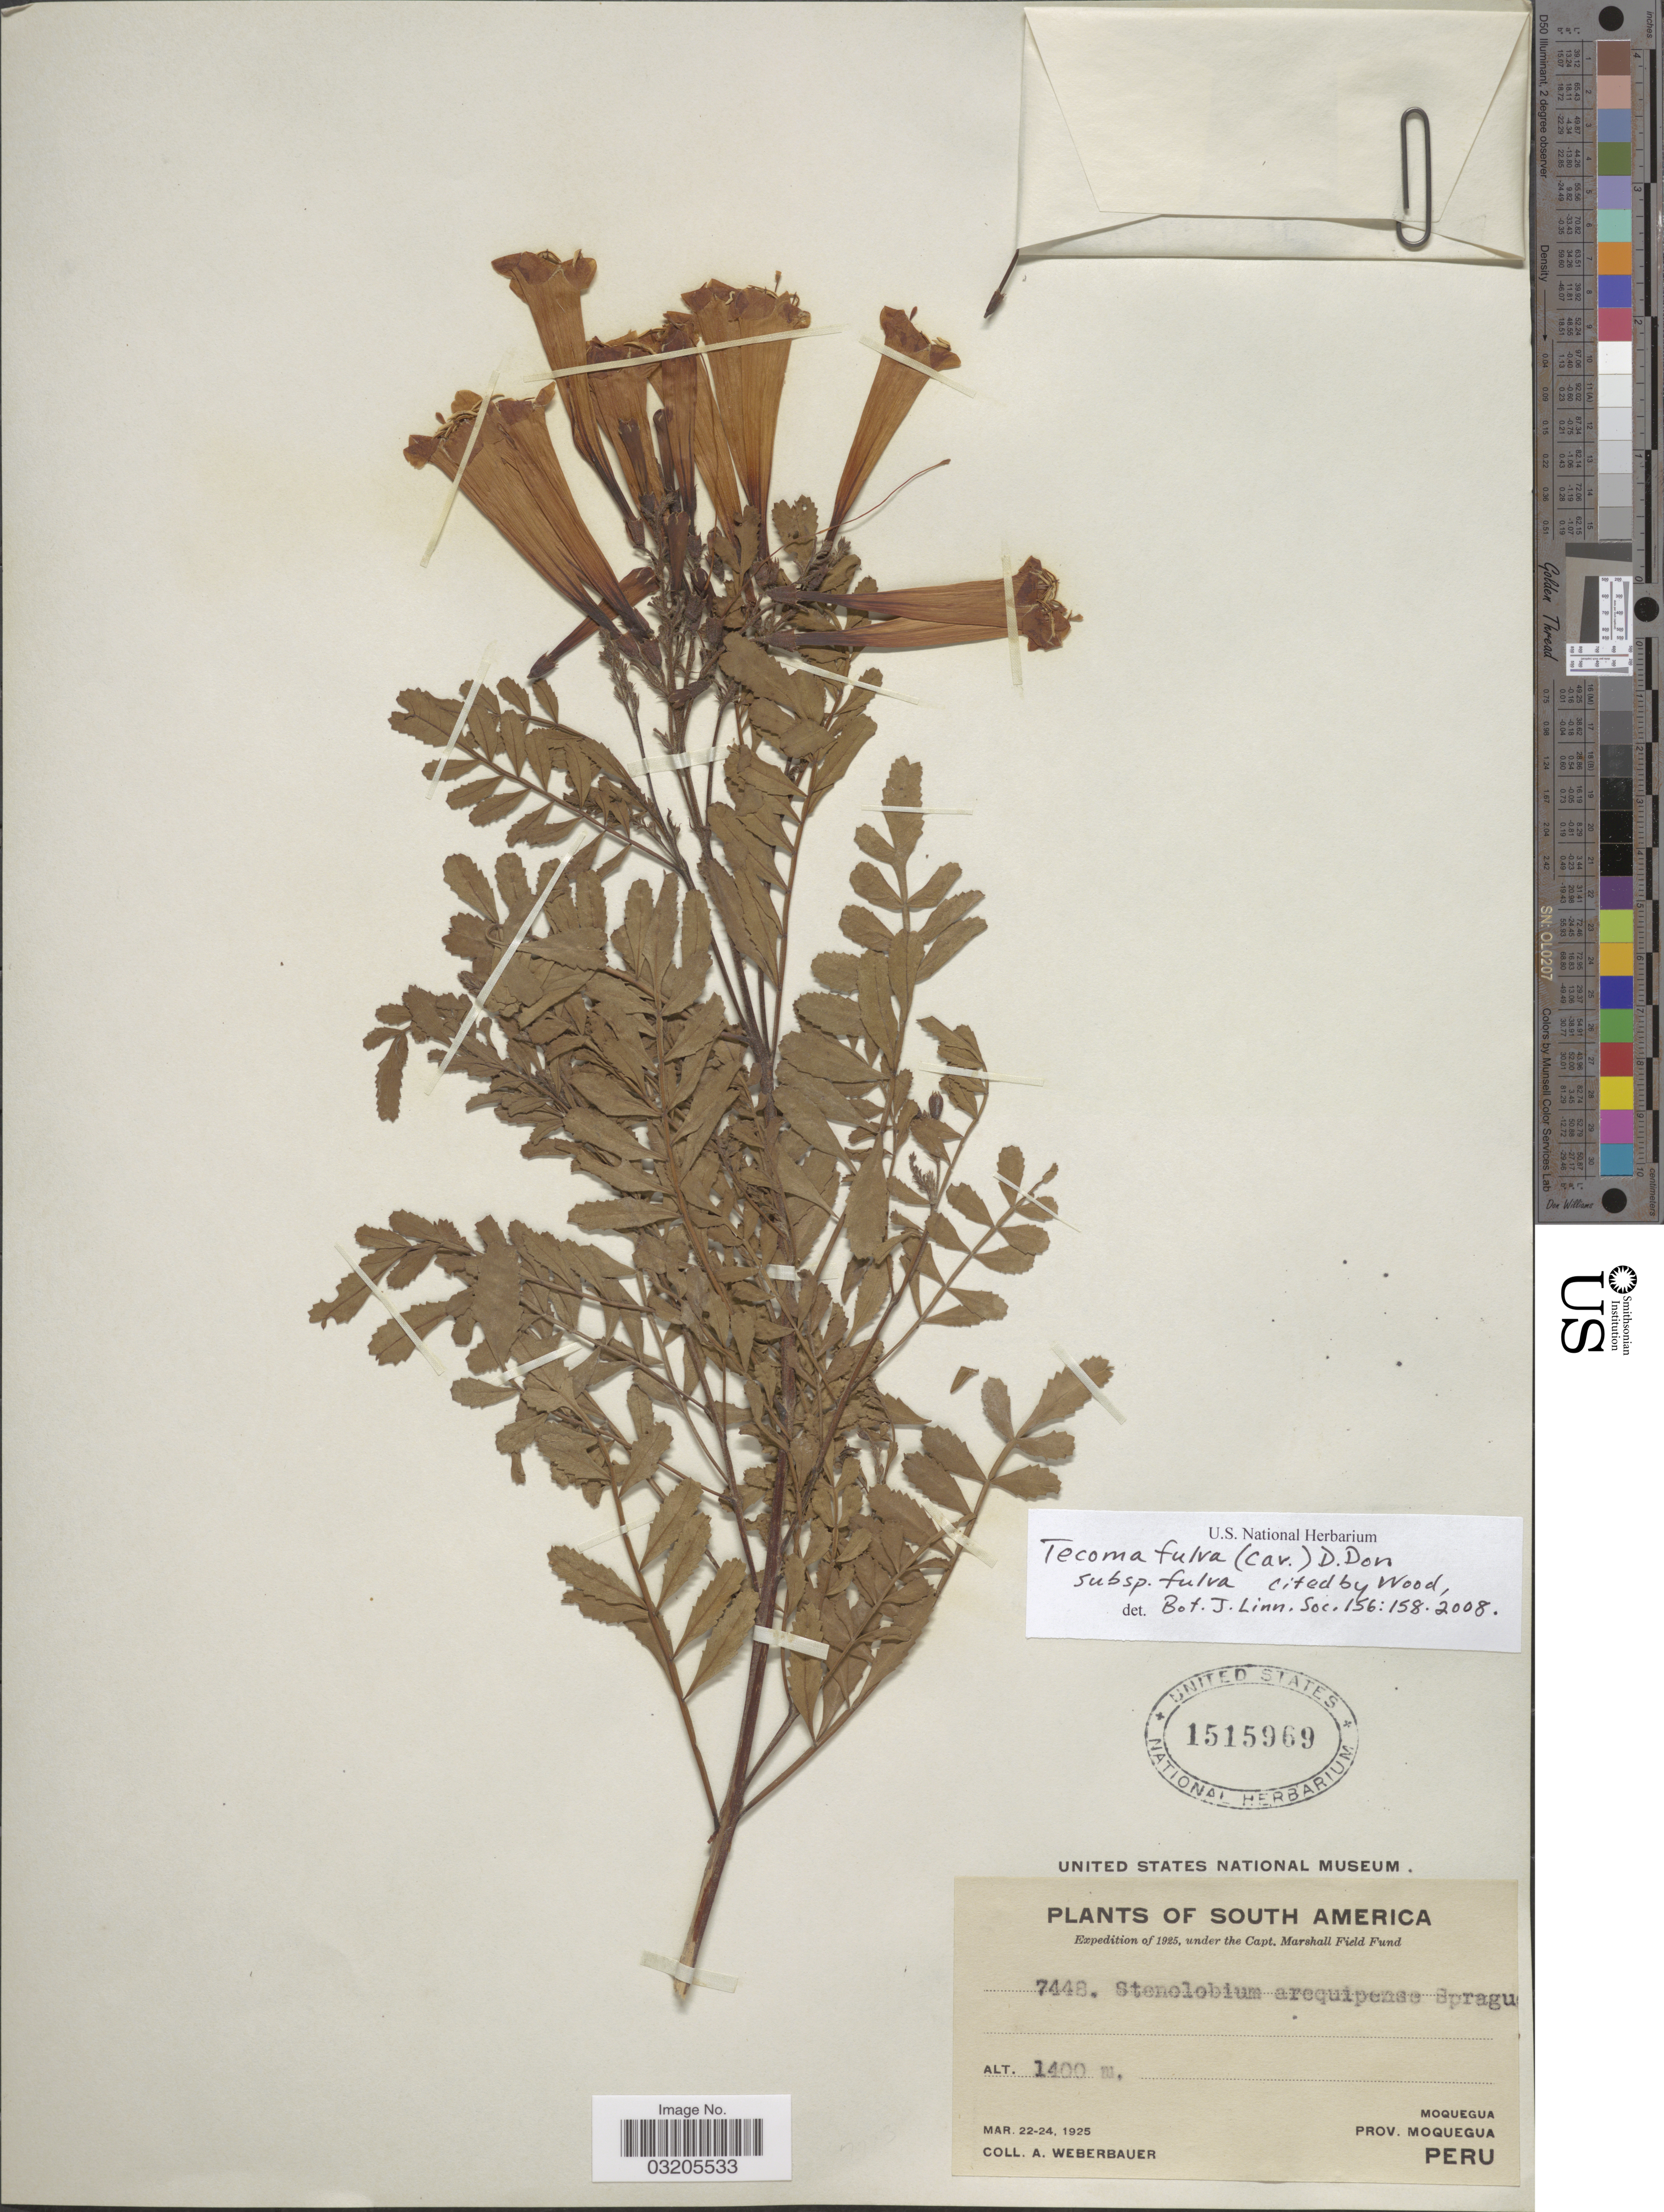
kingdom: Plantae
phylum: Tracheophyta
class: Magnoliopsida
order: Lamiales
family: Bignoniaceae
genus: Tecoma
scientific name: Tecoma fulva subsp. fulva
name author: (Cav.) G. Don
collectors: A. Weberbauer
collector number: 7448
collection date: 1925-03-22/1925-03-24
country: Peru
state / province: Moquegua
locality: Moquegua.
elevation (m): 1400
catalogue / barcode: US 1515969